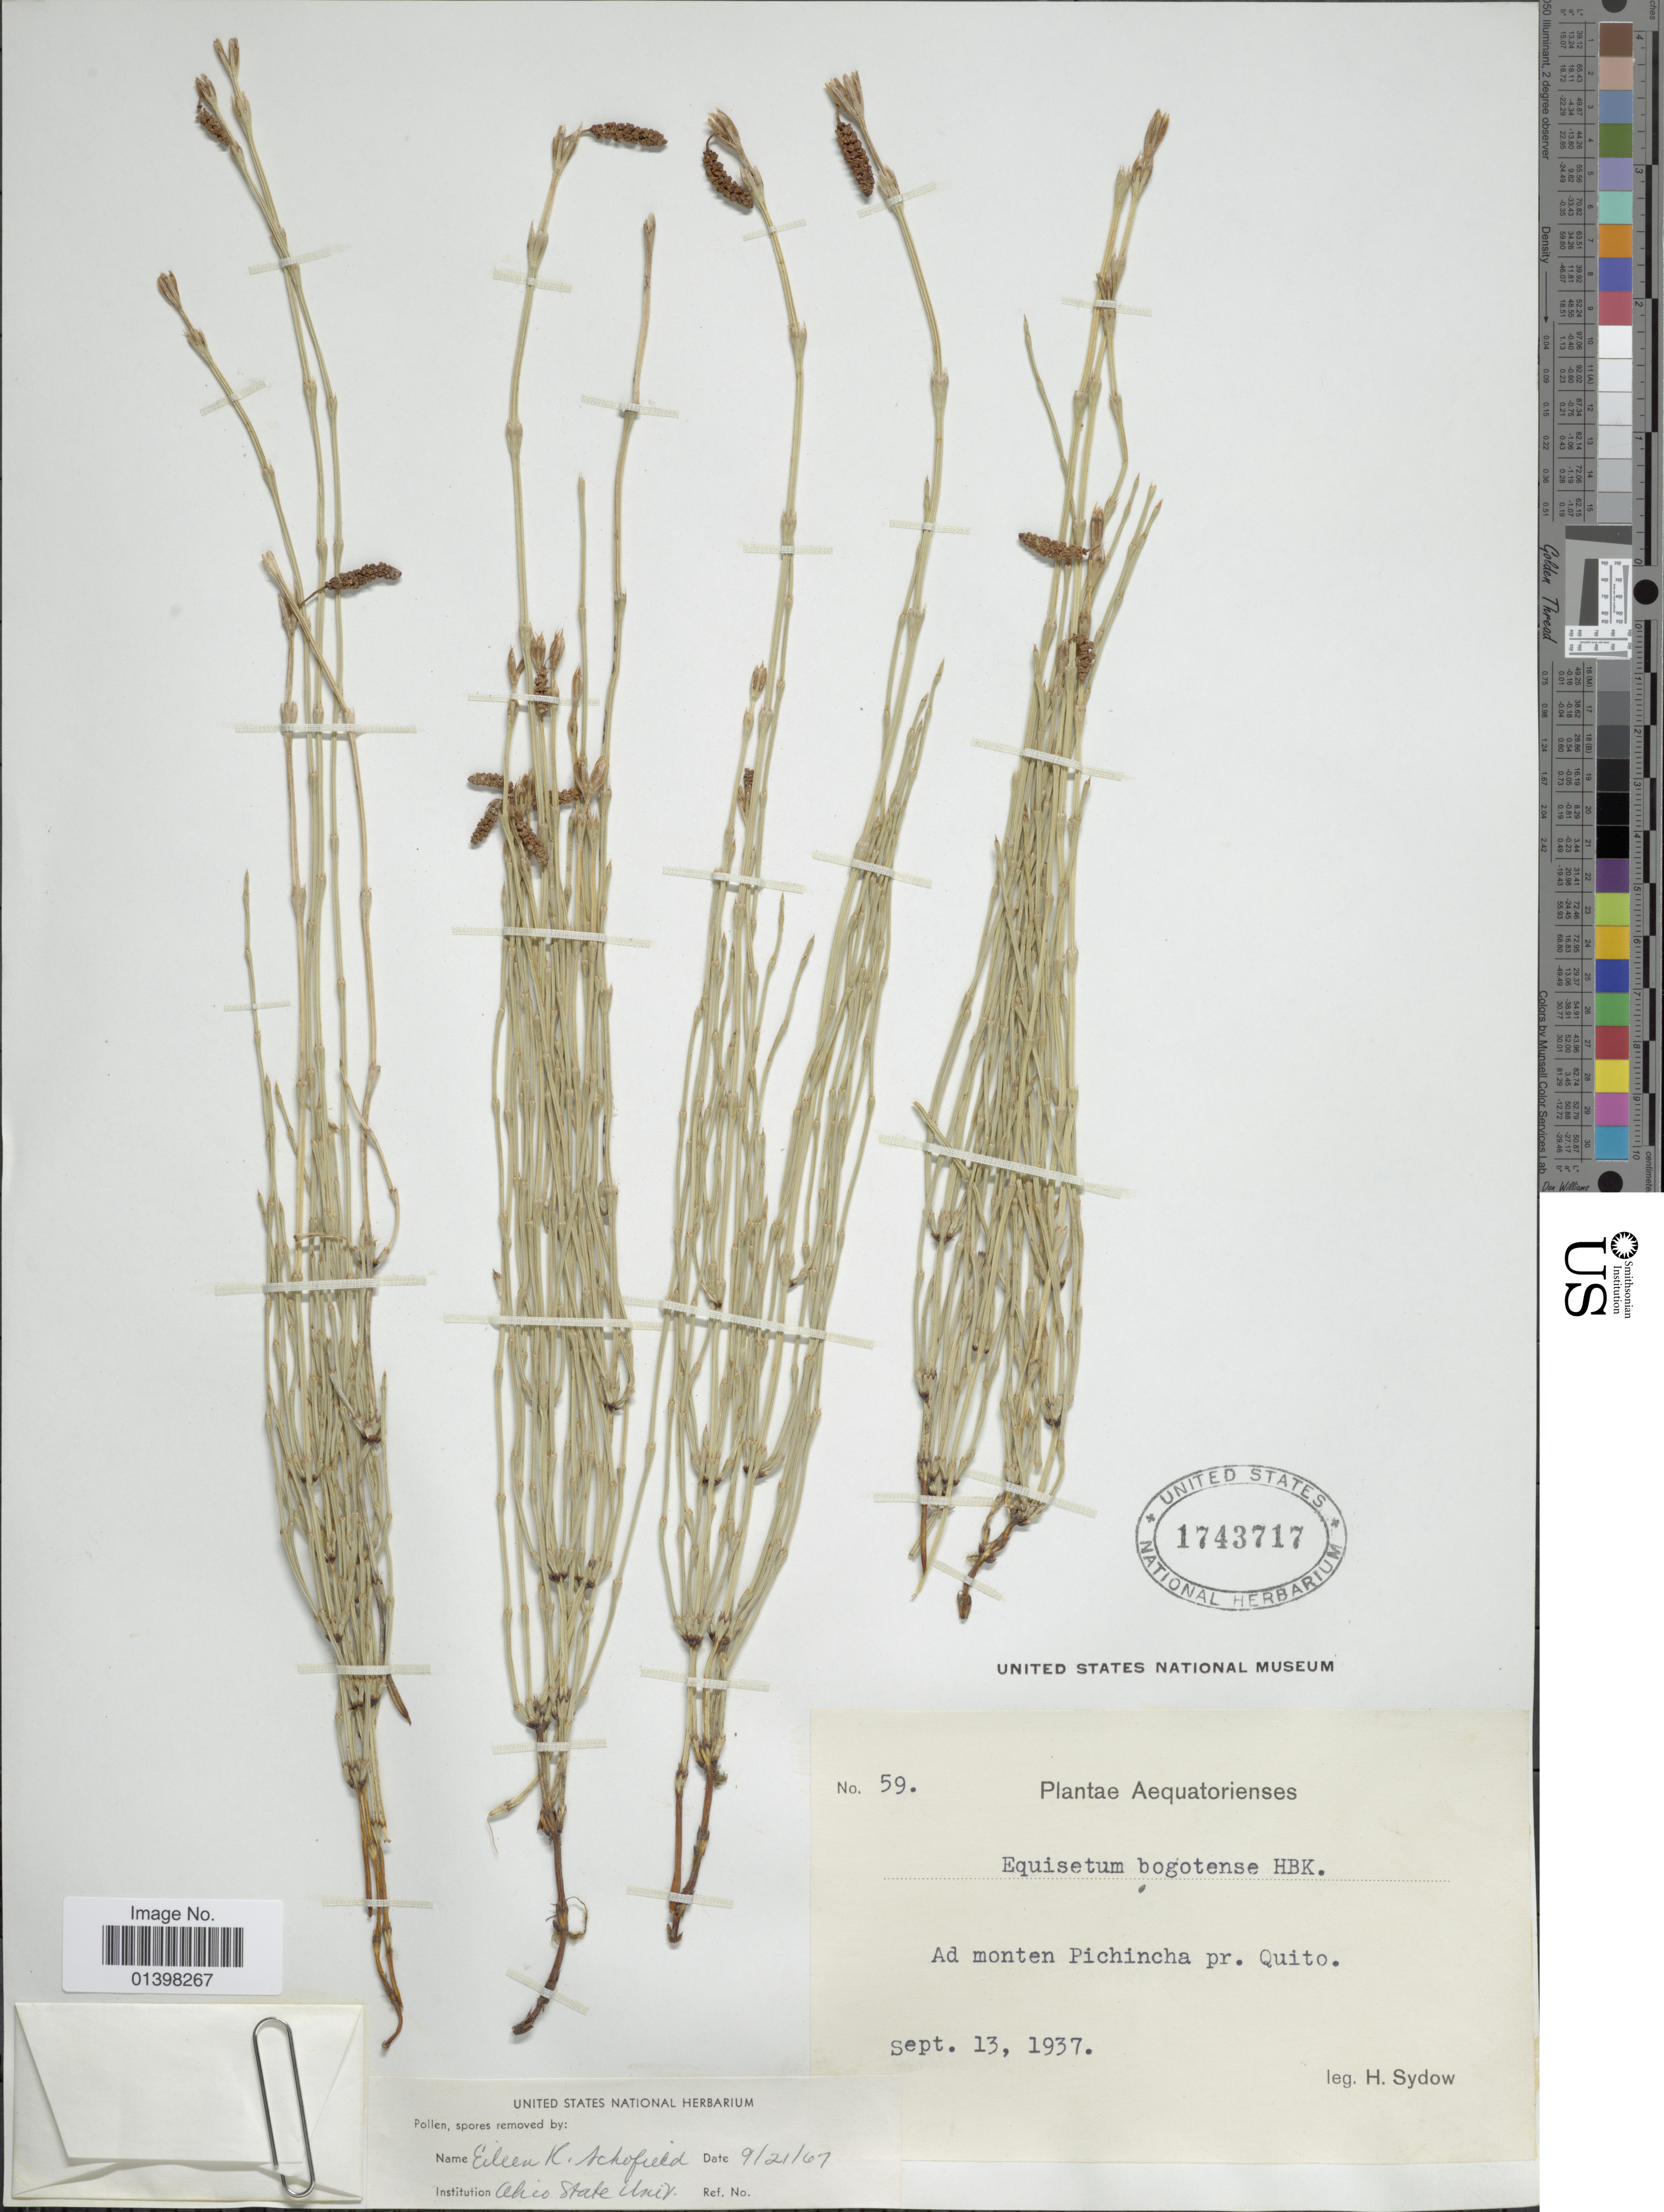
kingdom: Plantae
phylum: Tracheophyta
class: Polypodiopsida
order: Equisetales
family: Equisetaceae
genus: Equisetum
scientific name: Equisetum bogotense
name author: Kunth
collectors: H. Sydow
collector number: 59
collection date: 1937-09-13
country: Ecuador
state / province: Pichincha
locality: Ad monten Pichincha pr Quito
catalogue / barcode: US 1743717